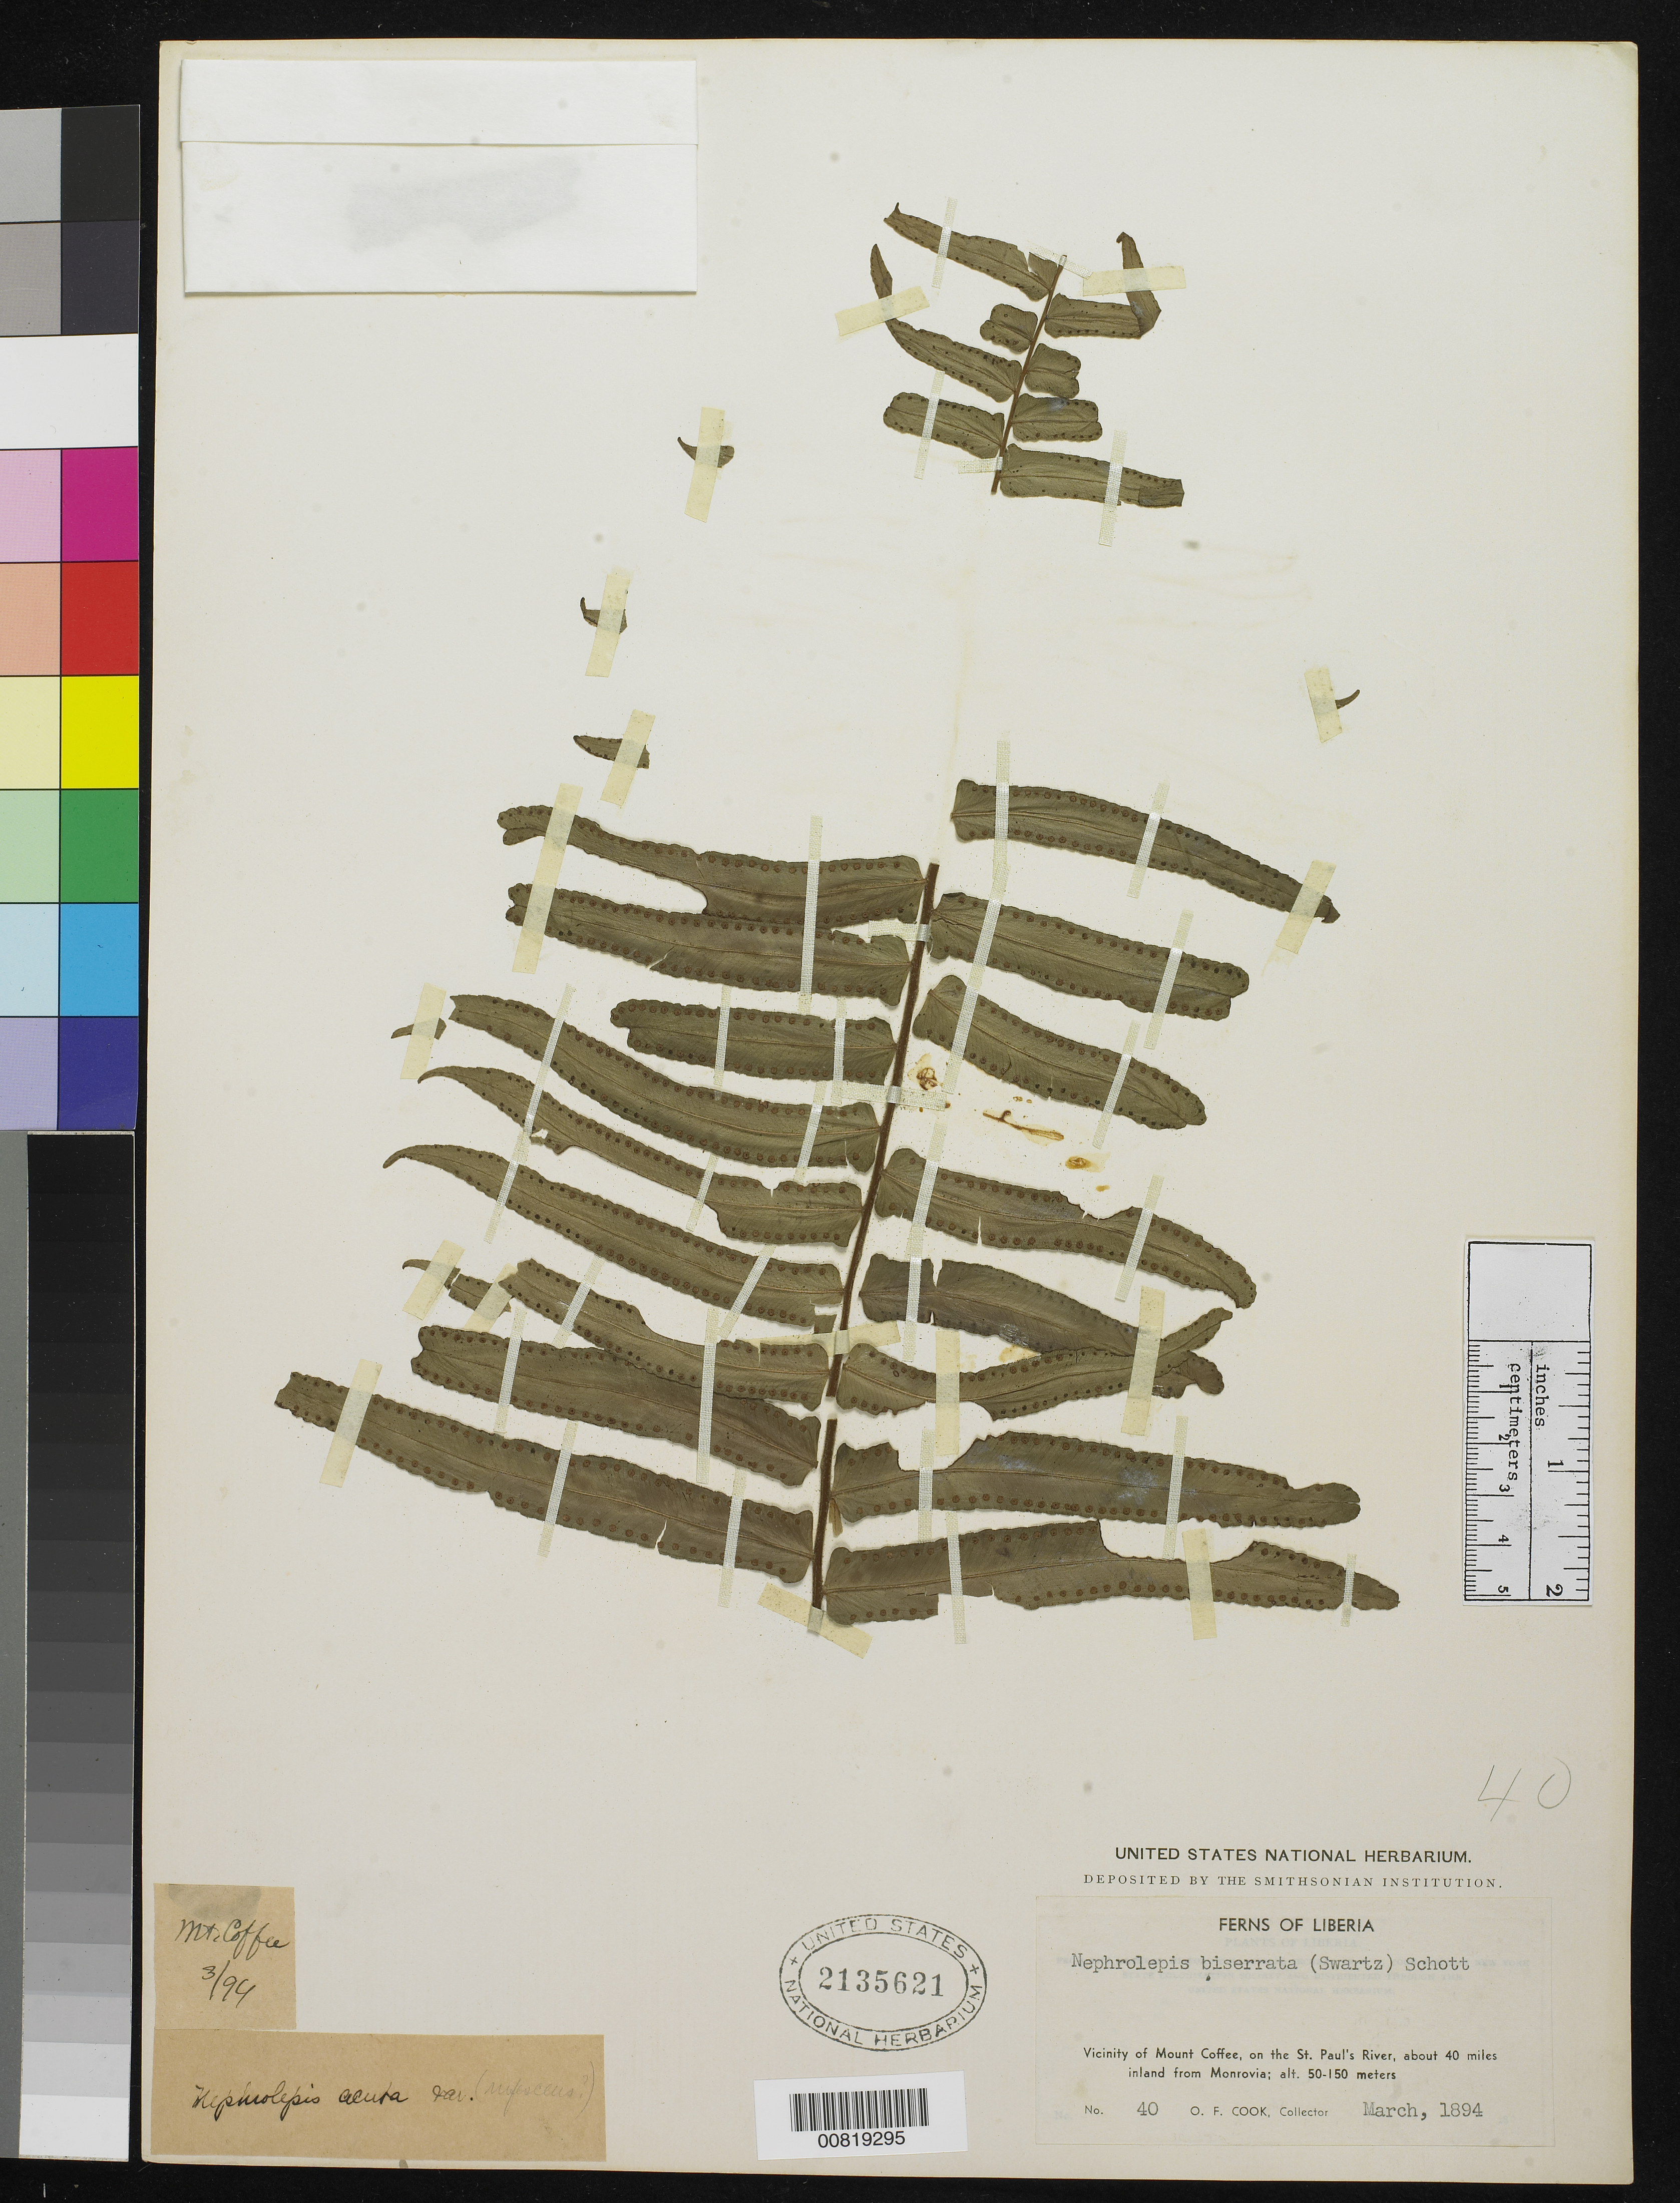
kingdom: Plantae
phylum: Tracheophyta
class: Polypodiopsida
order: Polypodiales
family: Nephrolepidaceae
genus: Nephrolepis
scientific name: Nephrolepis biserrata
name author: (Sw.) Schott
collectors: O. F. Cook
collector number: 40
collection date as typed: Mar 1894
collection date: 1894-03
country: Liberia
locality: Vicinity of Mt. Coffee, on the St. Paul's River, about 40 miles inland from Monrovia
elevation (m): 50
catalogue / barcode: US 2135621